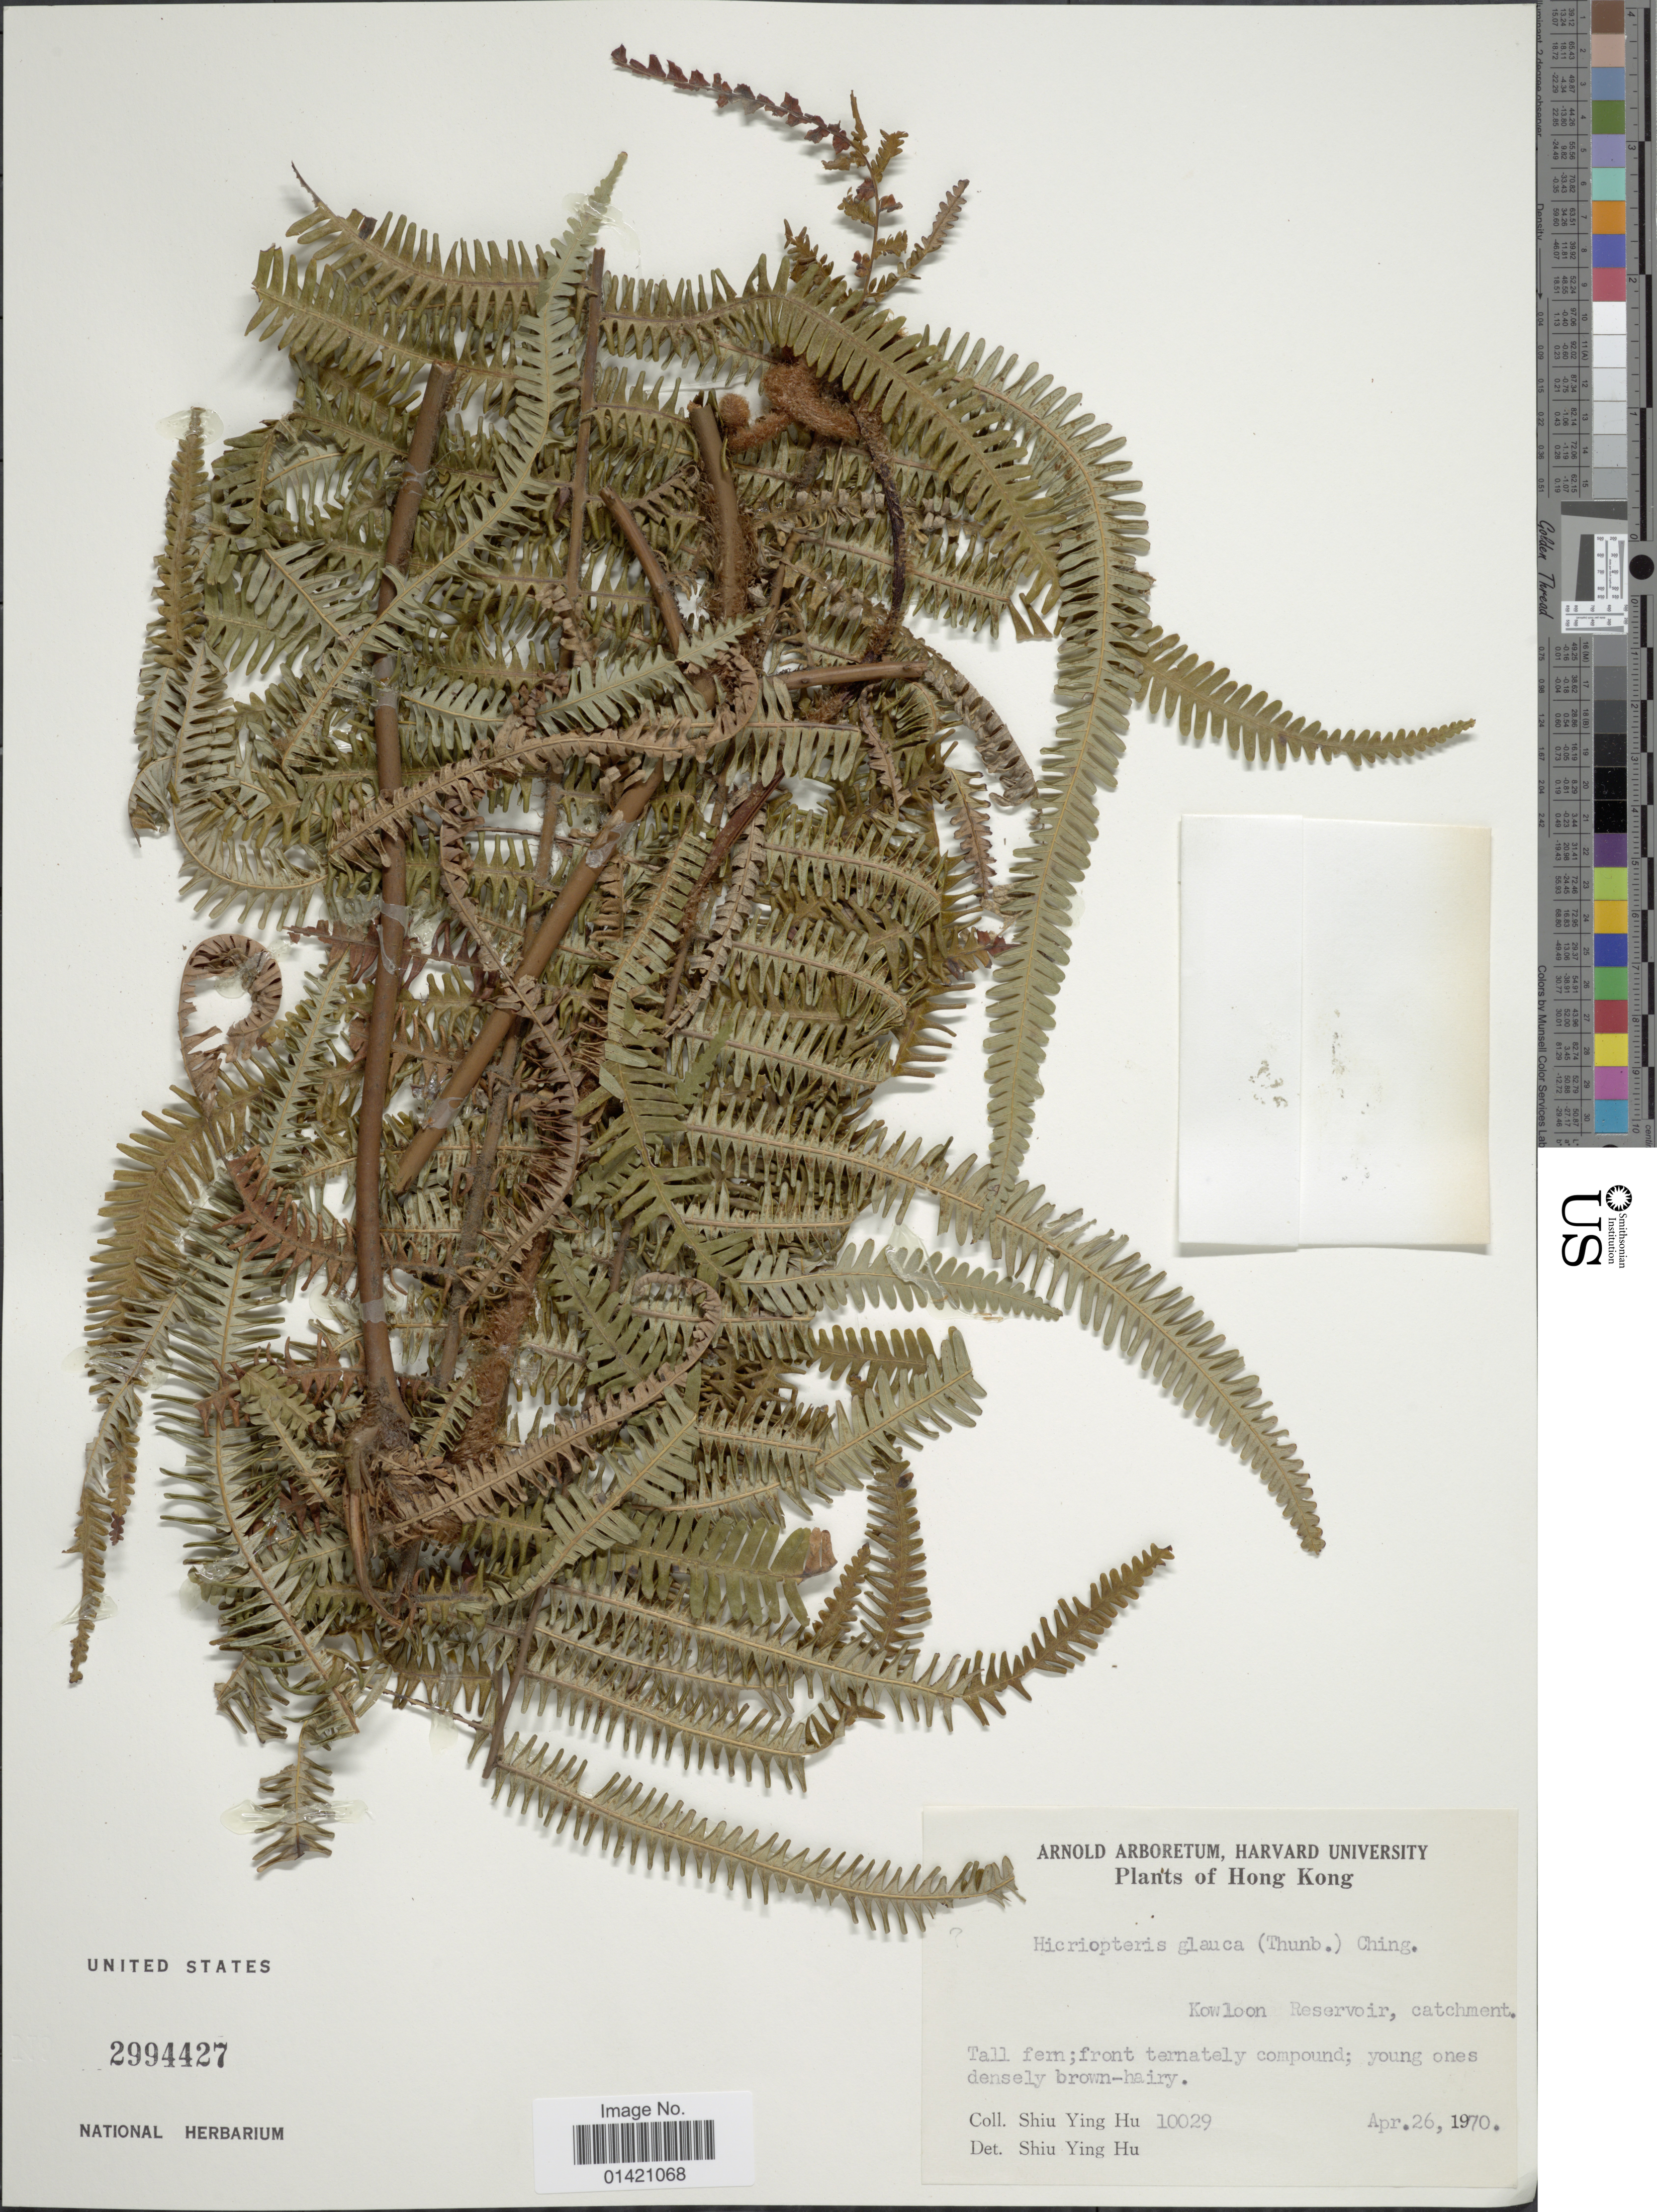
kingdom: Plantae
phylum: Tracheophyta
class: Polypodiopsida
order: Gleicheniales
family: Gleicheniaceae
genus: Diplopterygium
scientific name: Diplopterygium glaucum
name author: (Thunb. ex Houtt.) Nakai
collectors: S. Y. Hu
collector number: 10029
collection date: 1970-04-26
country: China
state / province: Hong Kong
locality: Kowloon Reservoir, catchment.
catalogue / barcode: US 2994427